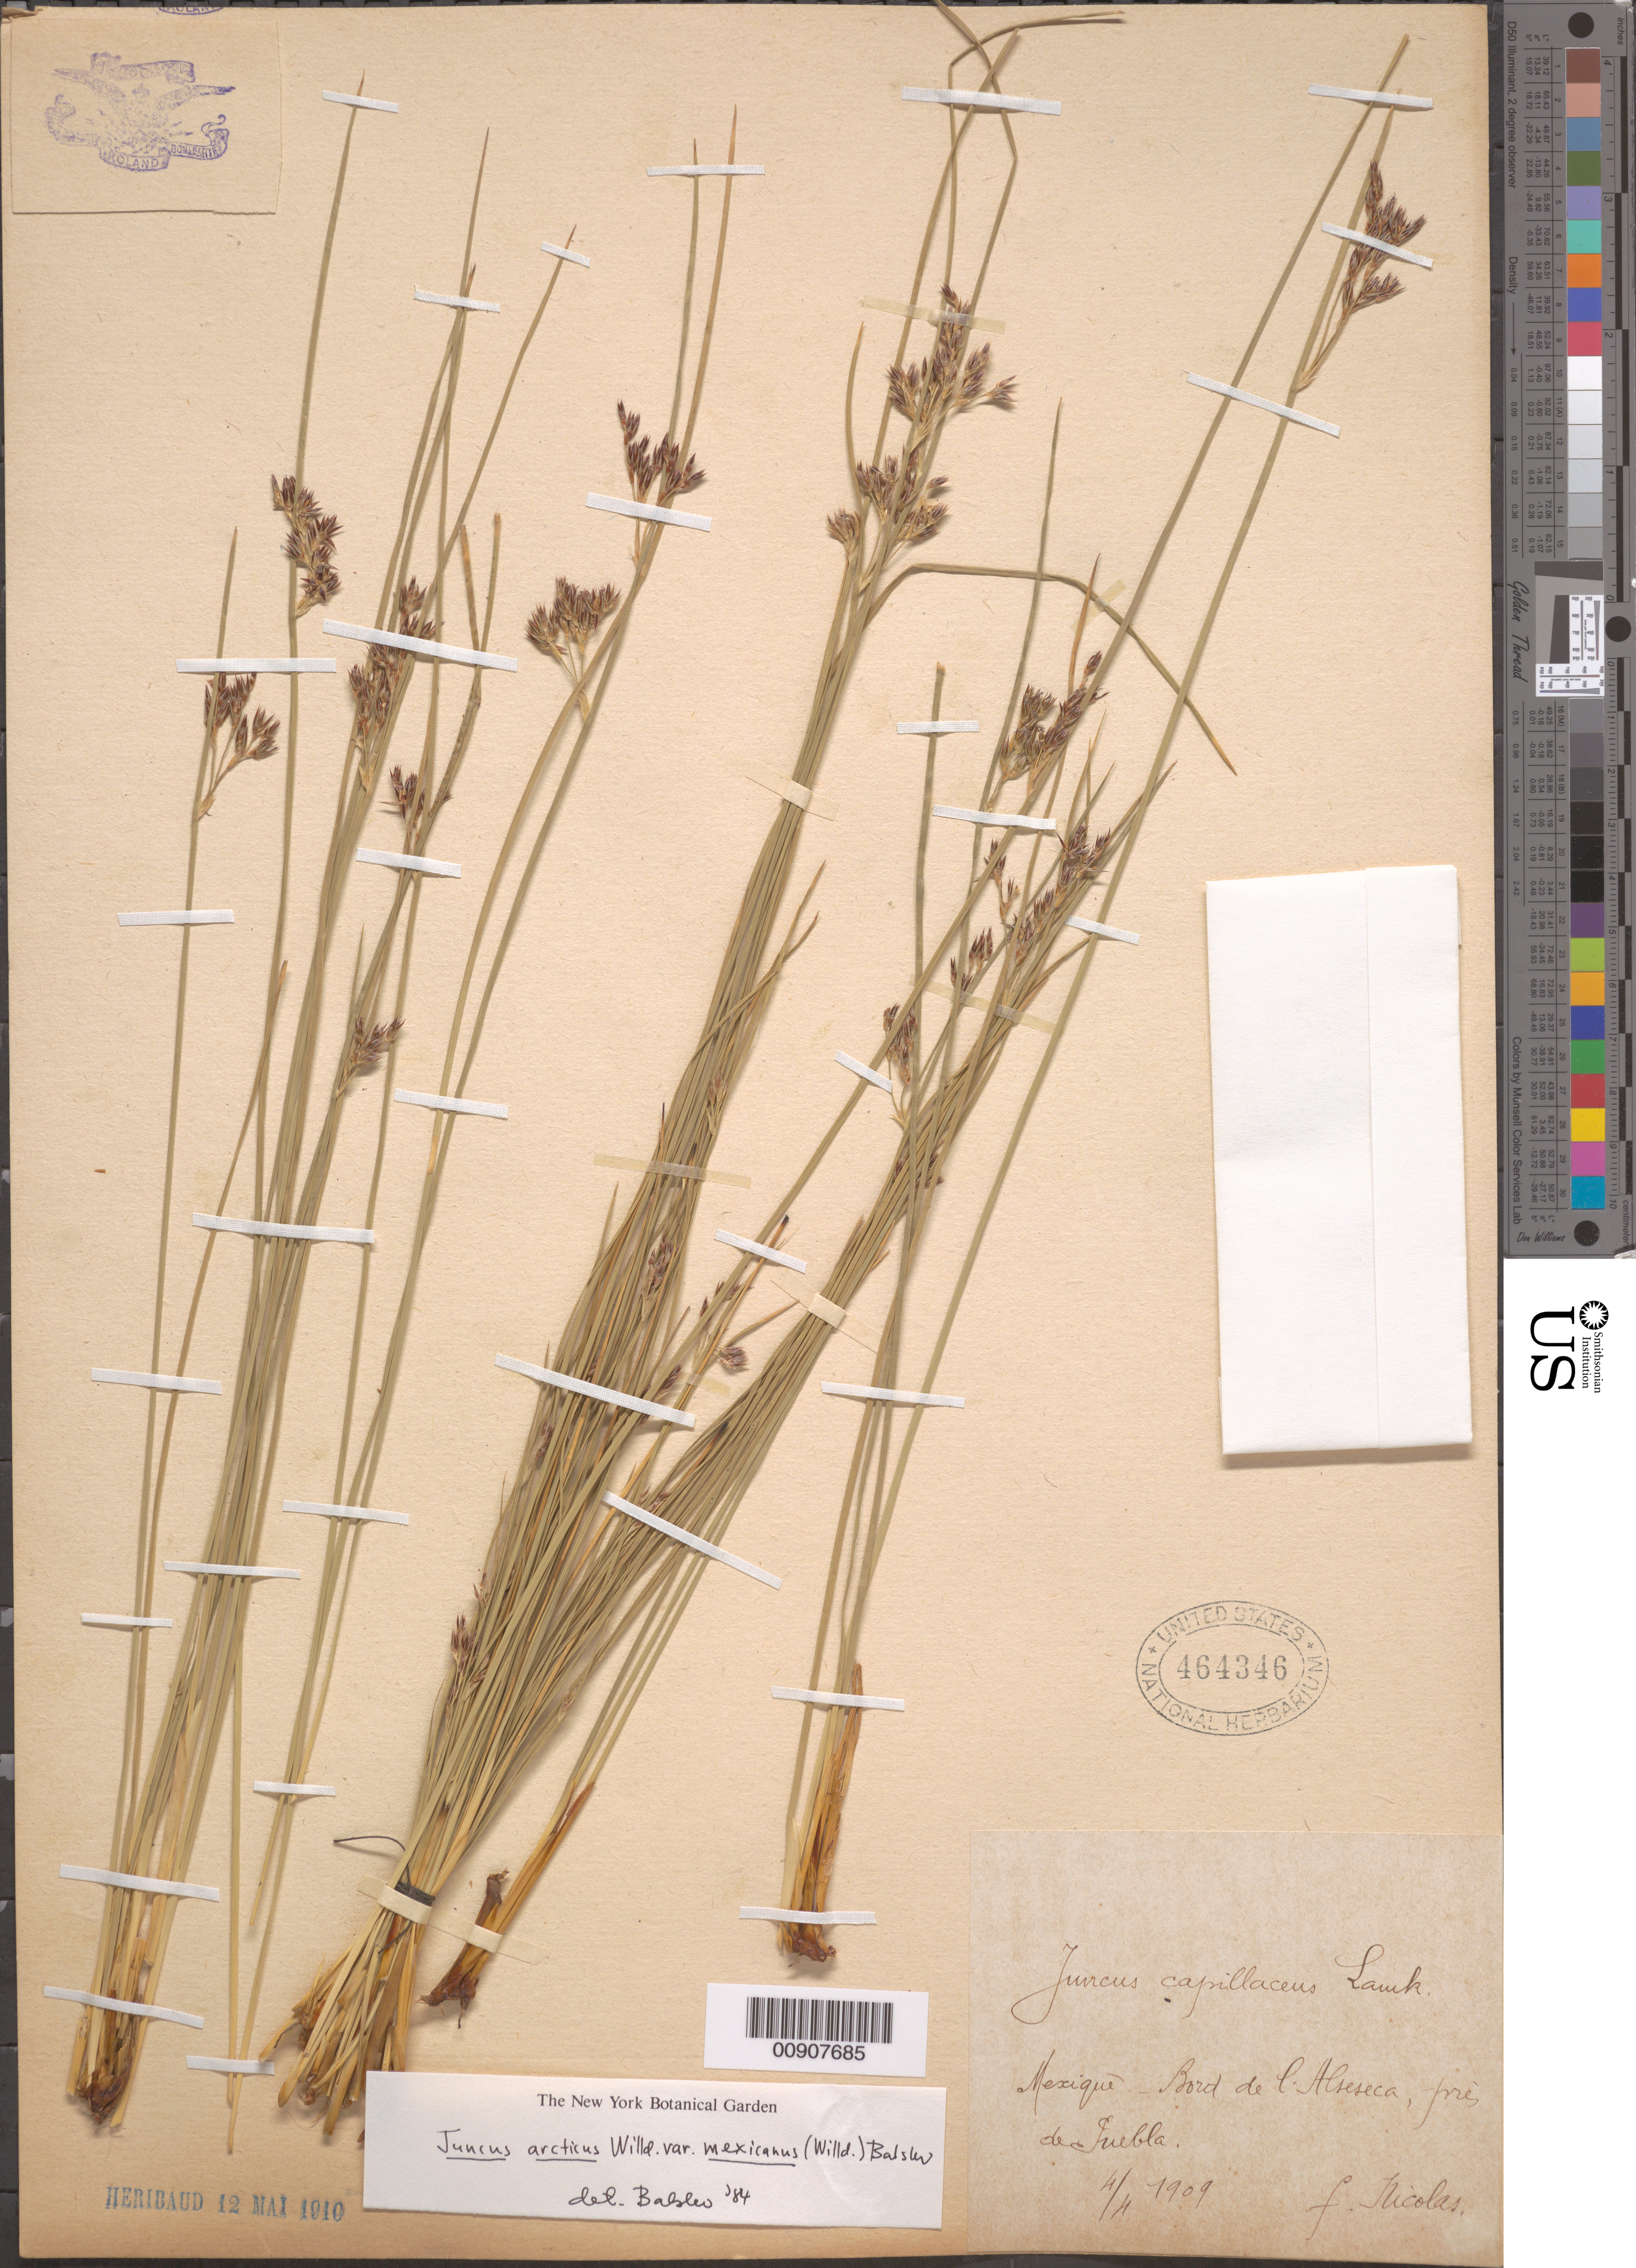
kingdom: Plantae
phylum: Tracheophyta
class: Liliopsida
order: Poales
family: Juncaceae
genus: Juncus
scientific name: Juncus arcticus var. mexicanus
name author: Willd.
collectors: B. Nicolas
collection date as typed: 04 Apr 1909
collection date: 1909-04-04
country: Mexico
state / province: Puebla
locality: Bord de l. Alseseca, près de Puebla.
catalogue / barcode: US 464346